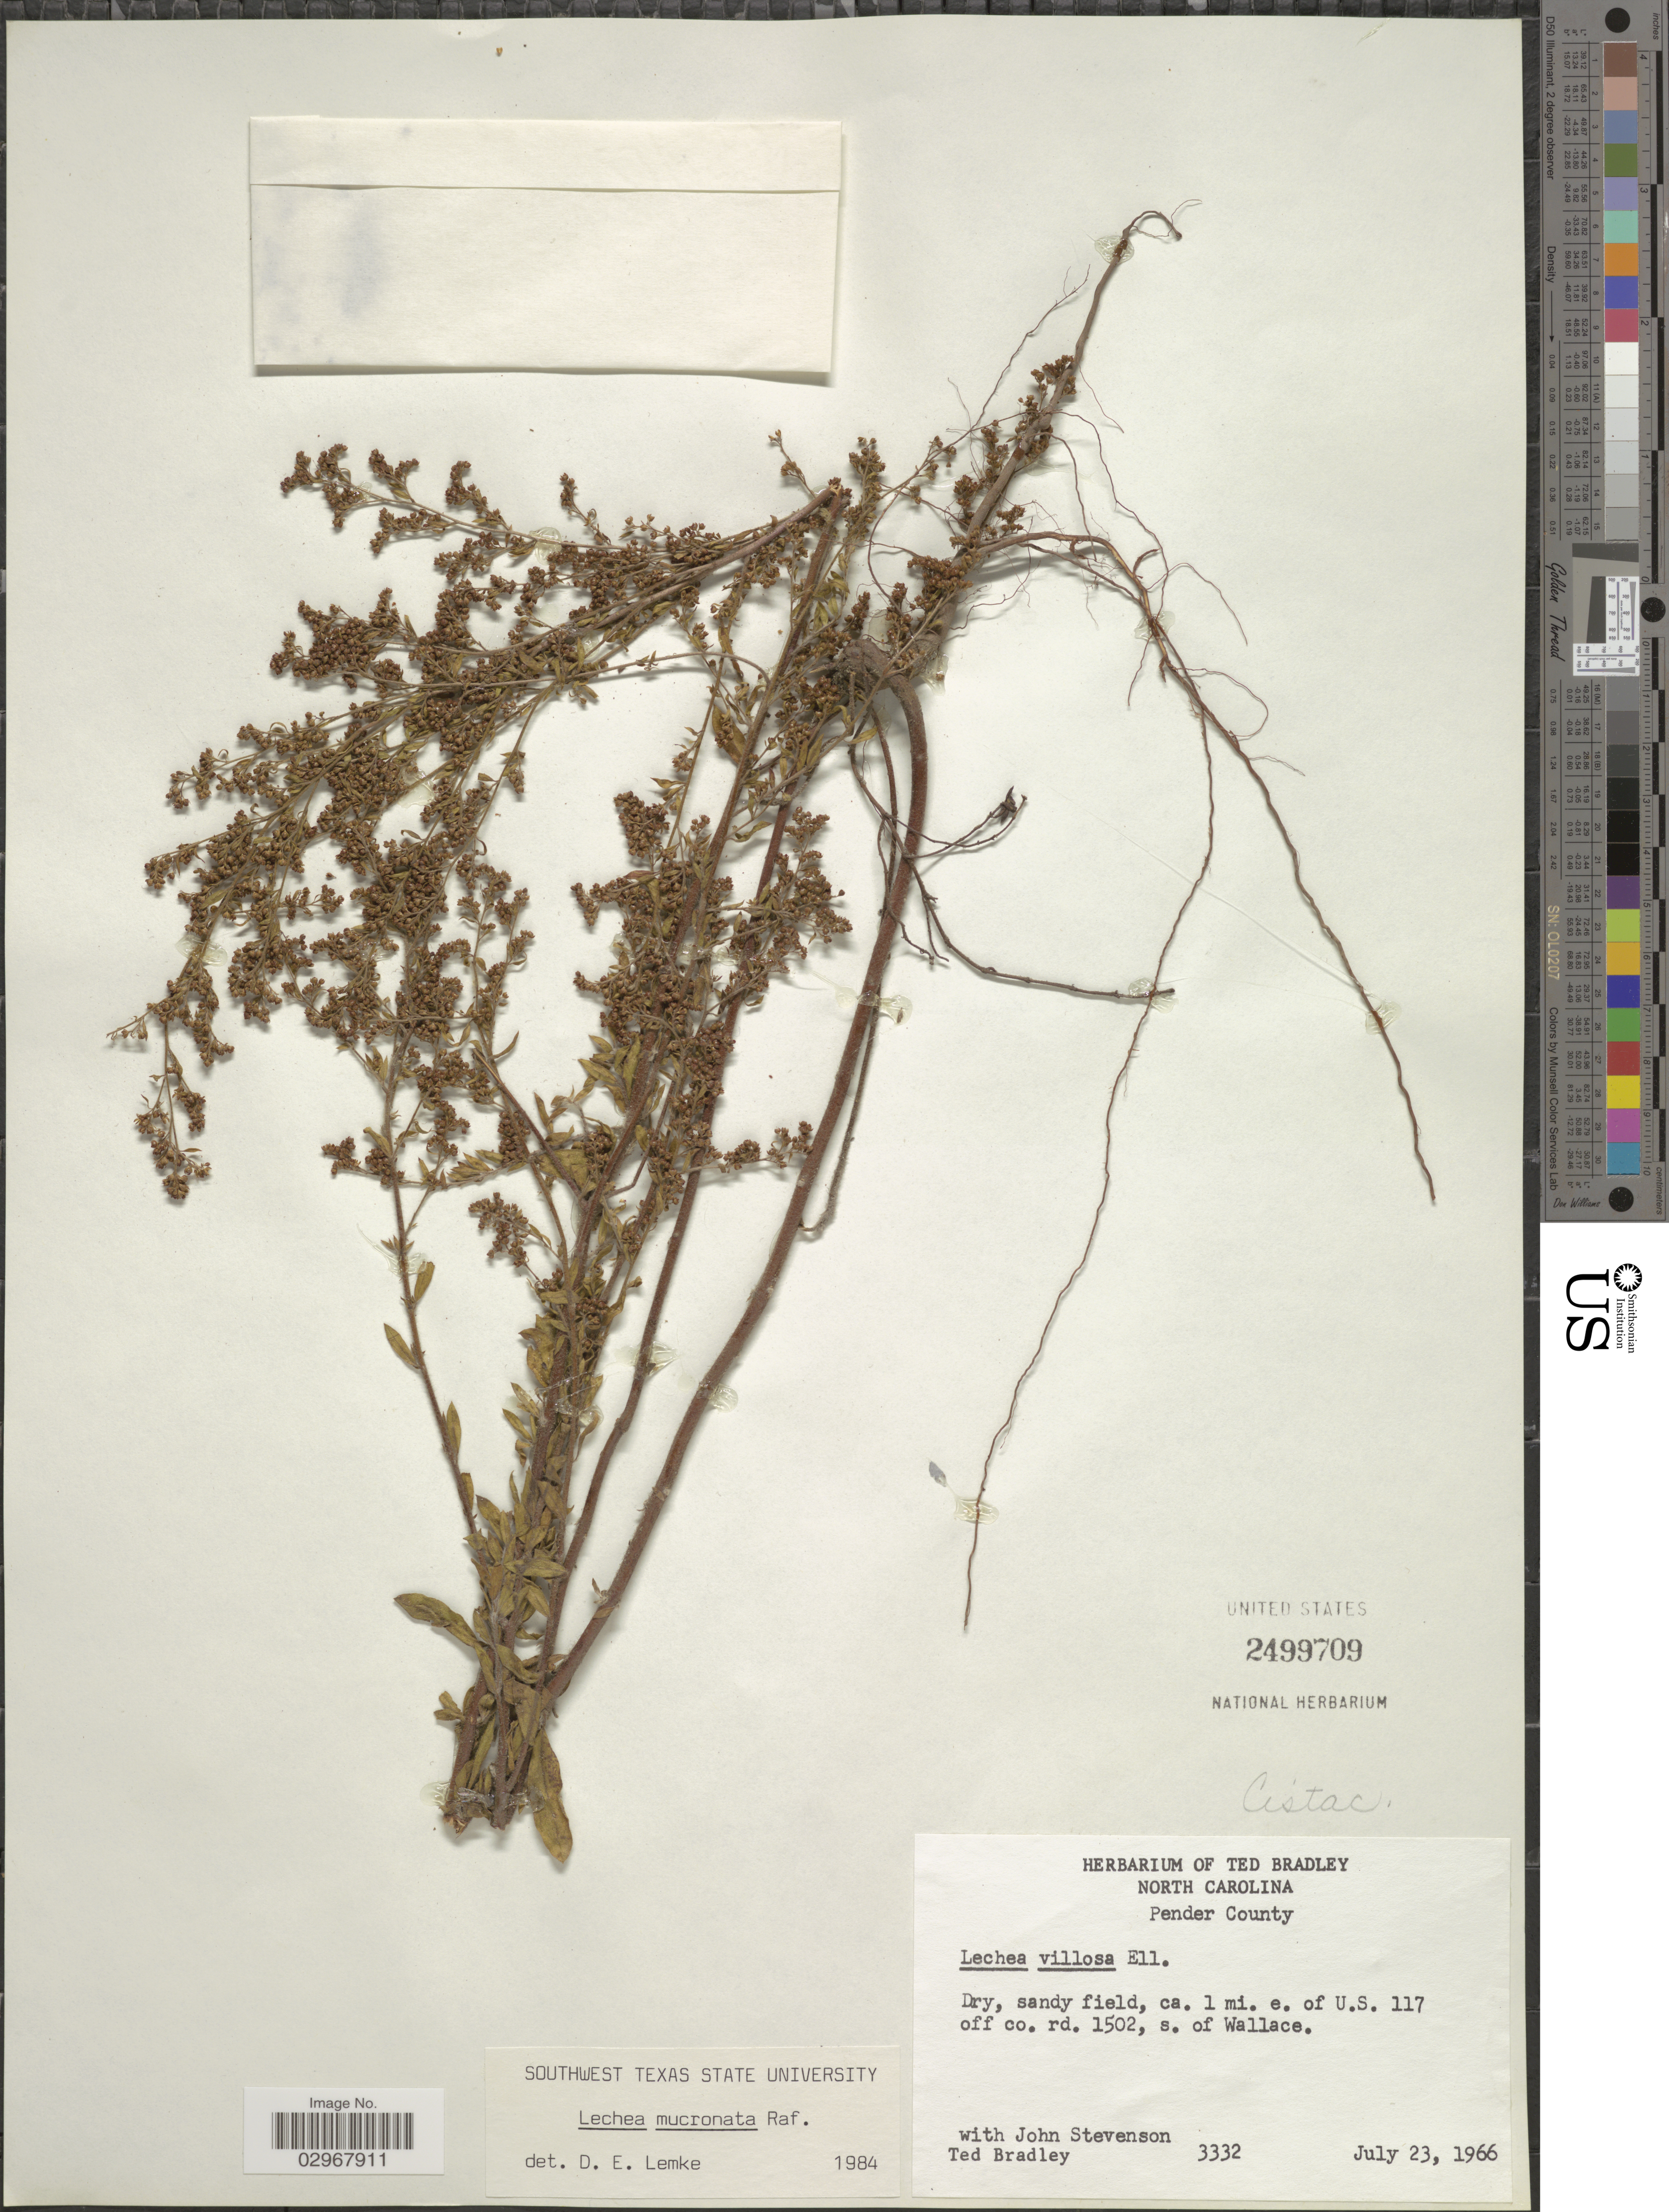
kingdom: Plantae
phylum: Tracheophyta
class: Magnoliopsida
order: Malvales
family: Cistaceae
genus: Lechea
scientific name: Lechea mucronata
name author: Raf.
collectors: T. Bradley & J. Stevenson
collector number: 3332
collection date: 1966-07-23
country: United States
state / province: North Carolina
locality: Pender County. Dry, sandy field, ca. 1 mi. e. of U.S. 117 off co. rd. 1502, s. of Wallace.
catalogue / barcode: US 2499709